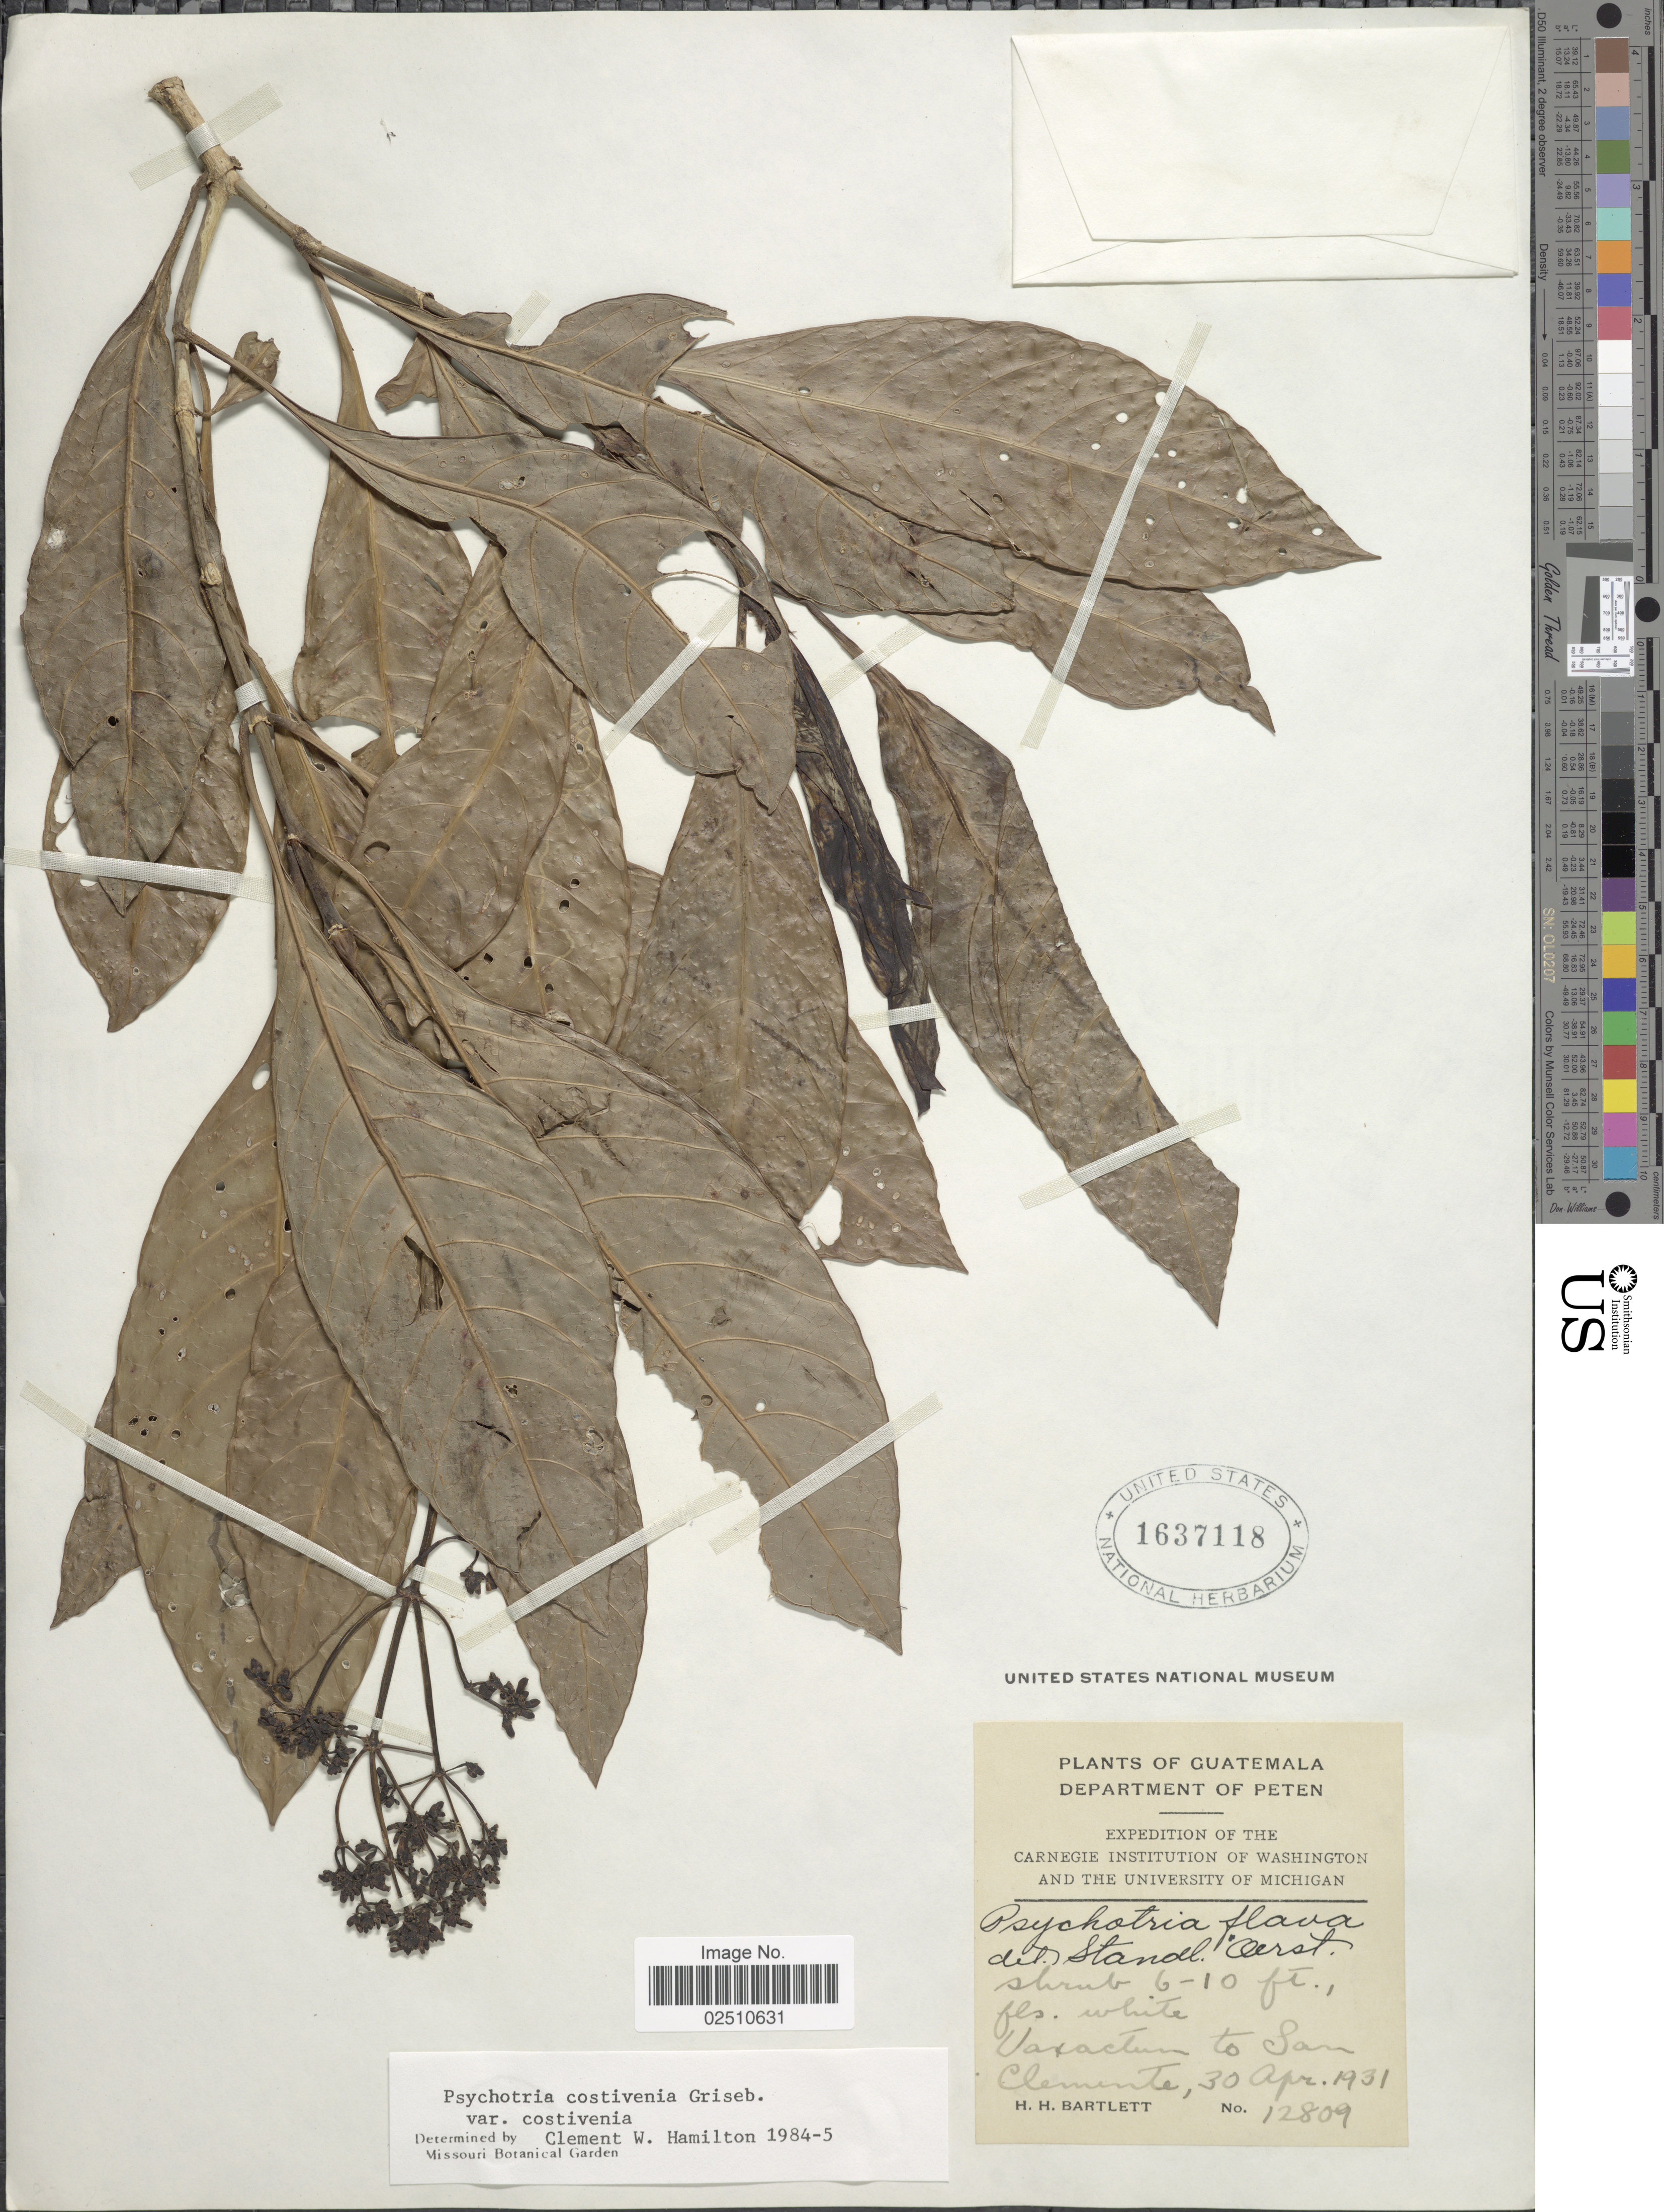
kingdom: Plantae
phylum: Tracheophyta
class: Magnoliopsida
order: Gentianales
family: Rubiaceae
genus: Psychotria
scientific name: Psychotria costivenia var. costivenia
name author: Griseb.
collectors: H. H. Bartlett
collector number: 12809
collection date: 1931-04-30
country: Guatemala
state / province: El Petén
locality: Uaxactun to San Clemente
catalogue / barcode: US 1637118